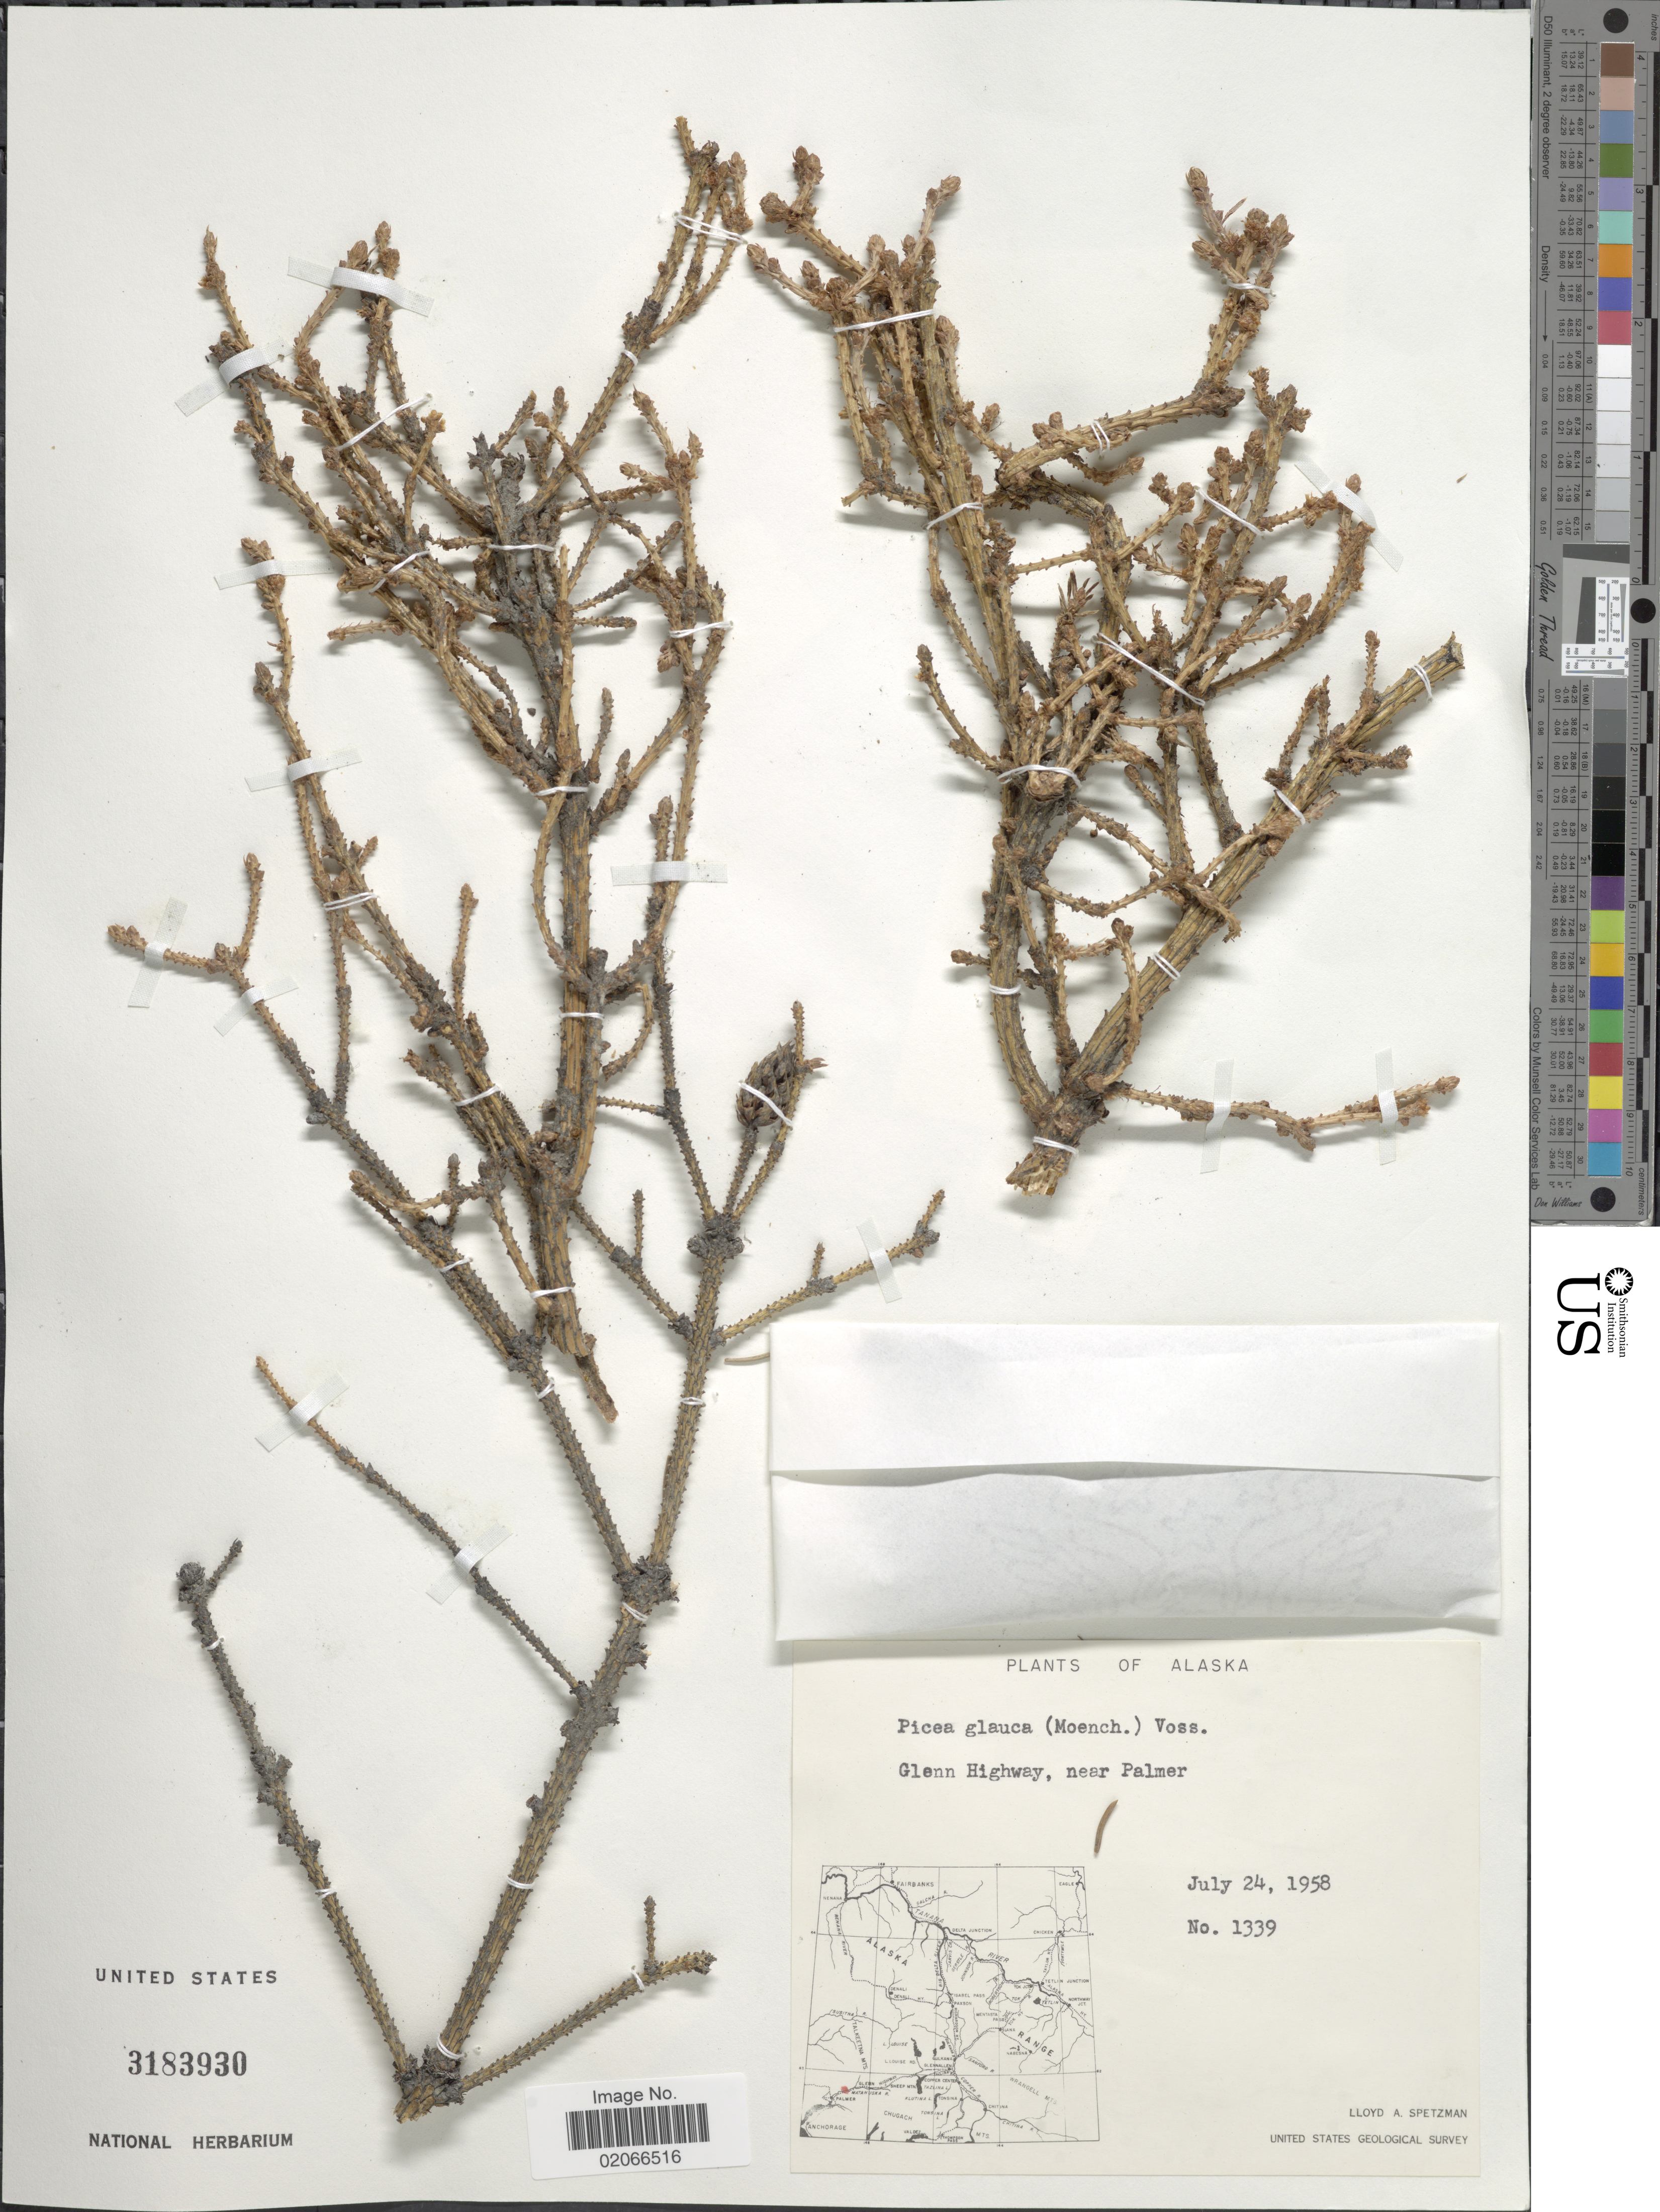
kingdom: Plantae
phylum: Tracheophyta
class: Pinopsida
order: Pinales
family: Pinaceae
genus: Picea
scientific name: Picea glauca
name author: (Moench) Voss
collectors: L. Spetzman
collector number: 1339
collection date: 1958-07-24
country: United States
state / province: Alaska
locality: Glenn Highway, near Palmer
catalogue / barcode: US 3183930